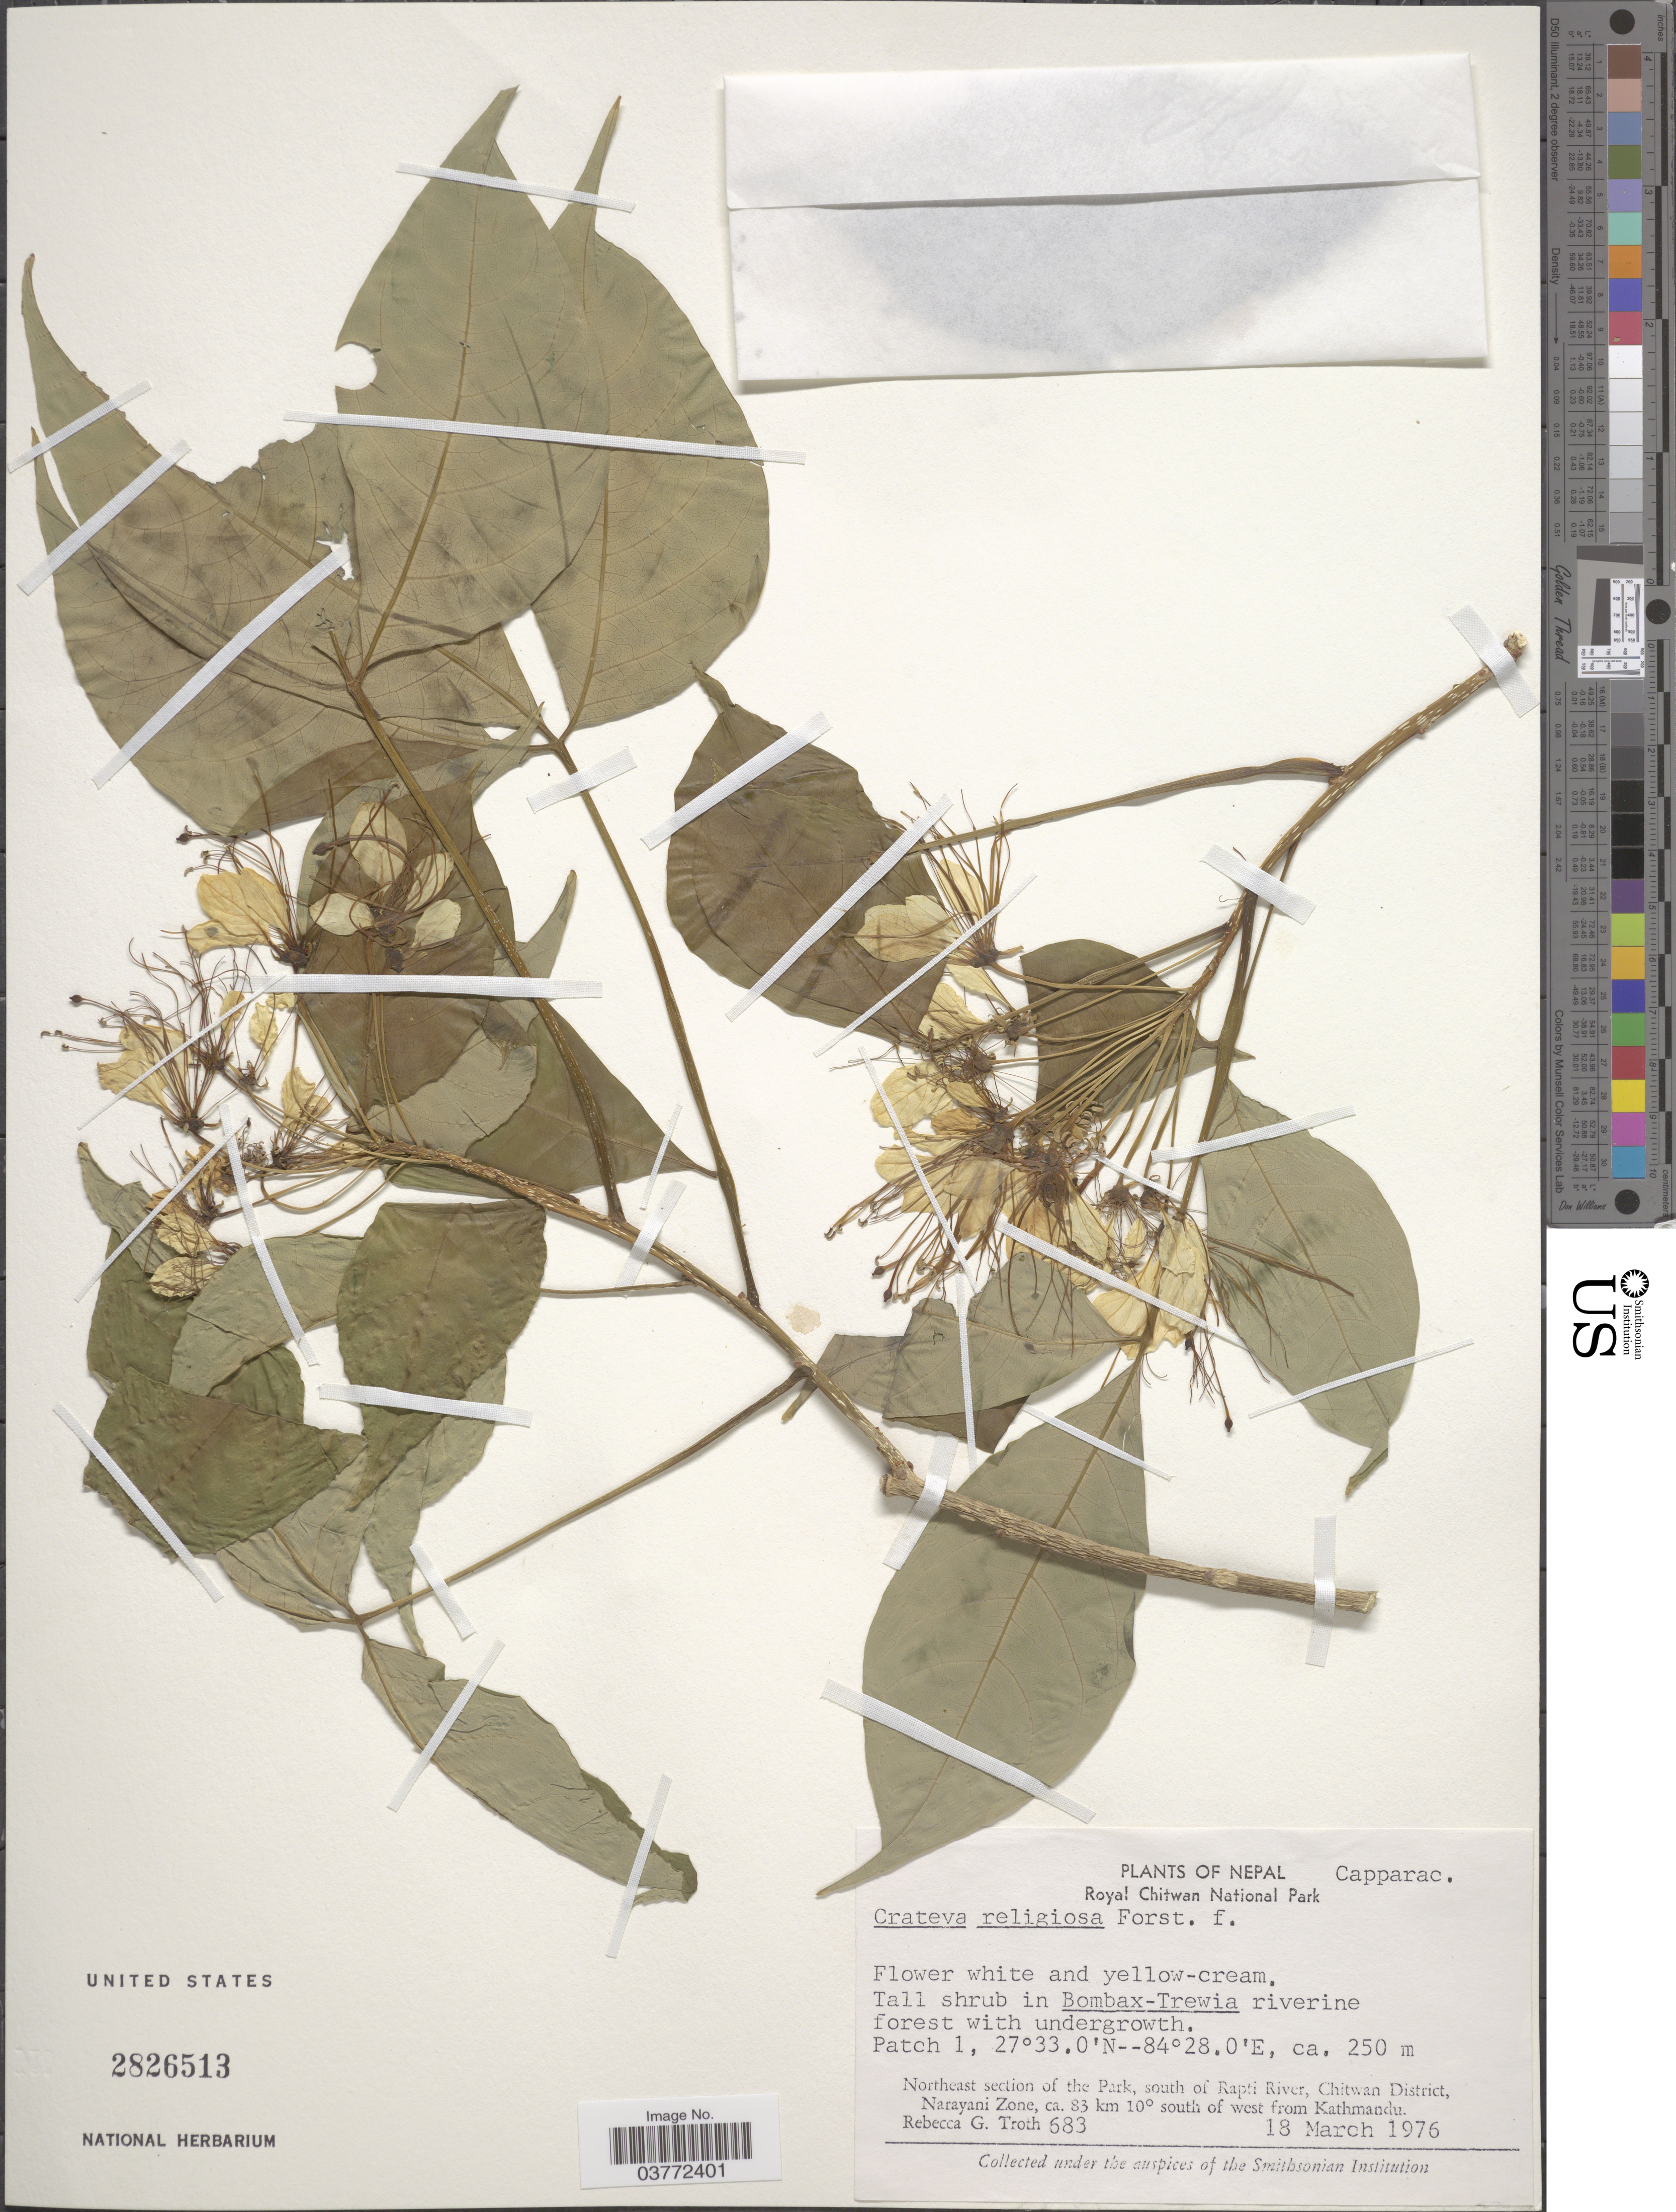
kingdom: Plantae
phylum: Tracheophyta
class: Magnoliopsida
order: Brassicales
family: Capparaceae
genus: Crateva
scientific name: Crateva religiosa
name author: G. Forst.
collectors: R. Troth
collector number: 683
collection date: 1976-03-18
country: Nepal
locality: Royal Chitwan National Park. Patch 1. Northeast section of the Park, south of Rapti River, Chitwan District, Narayani Zone, ca. 83 km 10° south of west from Kathmandu.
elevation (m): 250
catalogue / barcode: US 2826513